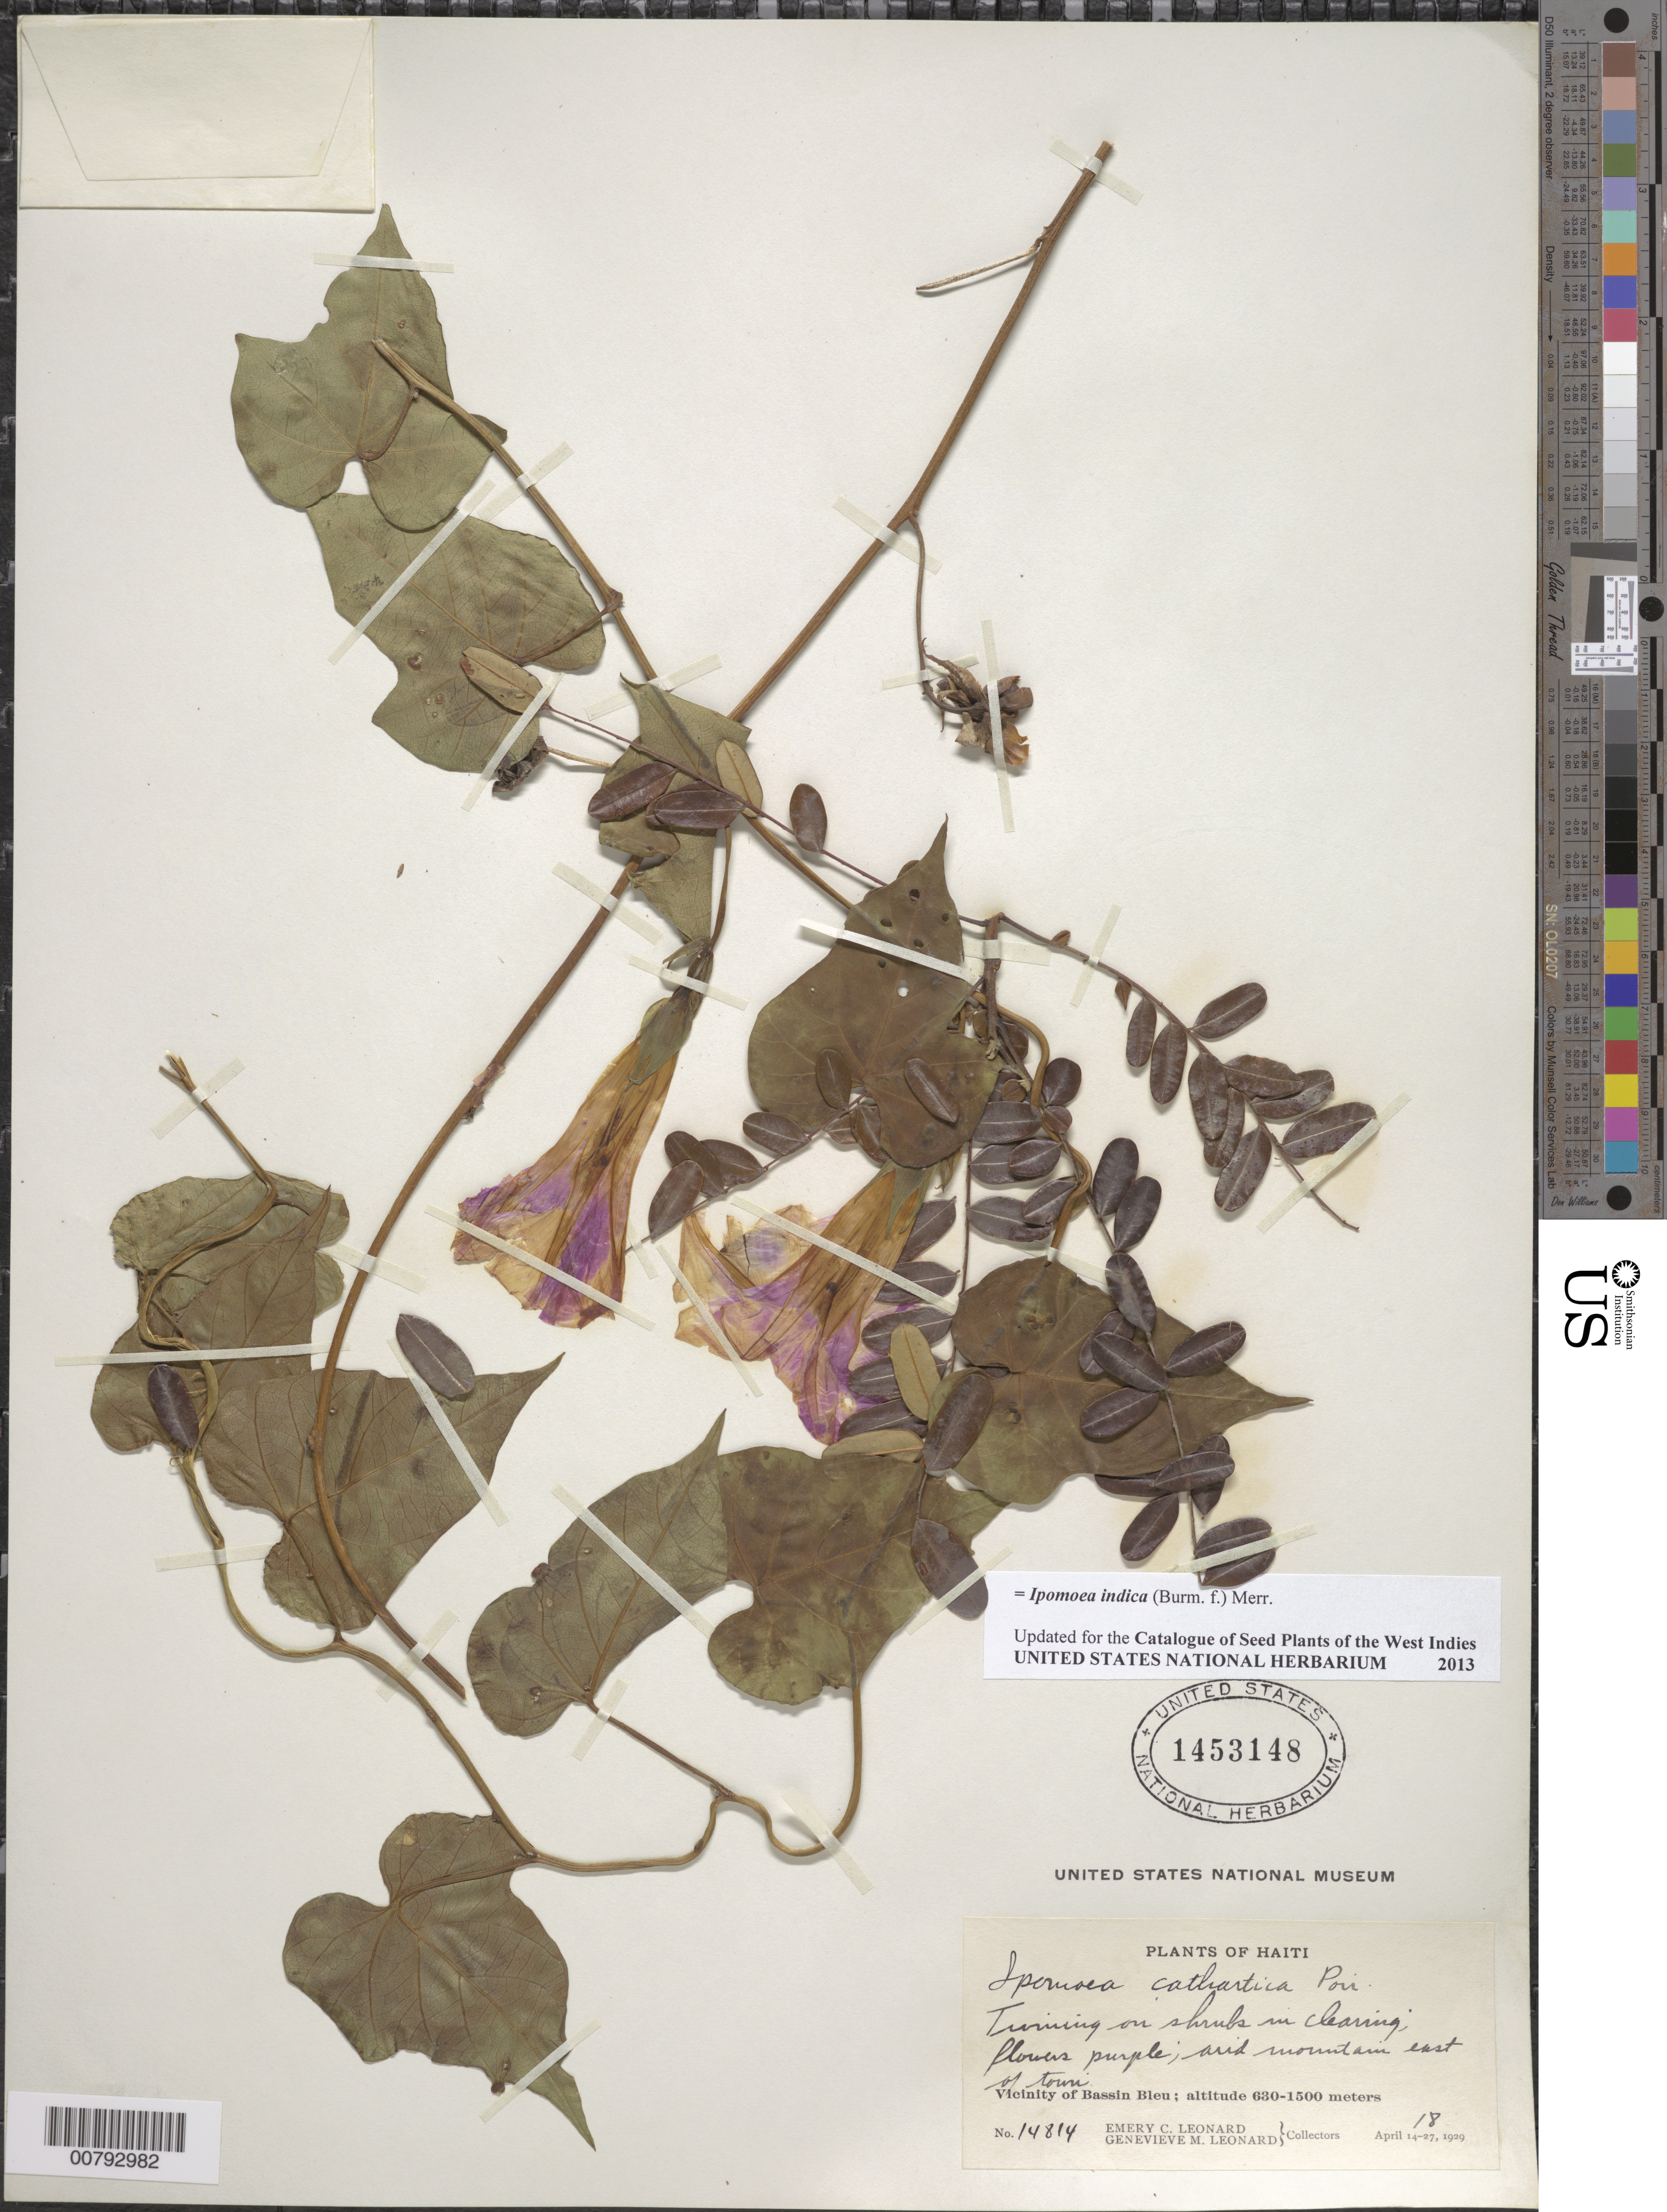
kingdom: Plantae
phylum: Tracheophyta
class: Magnoliopsida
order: Solanales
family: Convolvulaceae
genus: Ipomoea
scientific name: Ipomoea indica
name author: (Burm.) Merr.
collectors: E. C. Leonard & G. M. Leonard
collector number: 14814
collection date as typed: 18 Apr 1929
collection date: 1929-04-18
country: Haiti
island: Hispaniola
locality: Vicinity of Bassin Bleu, east of town.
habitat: Arid mountain.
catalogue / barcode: US 1453148